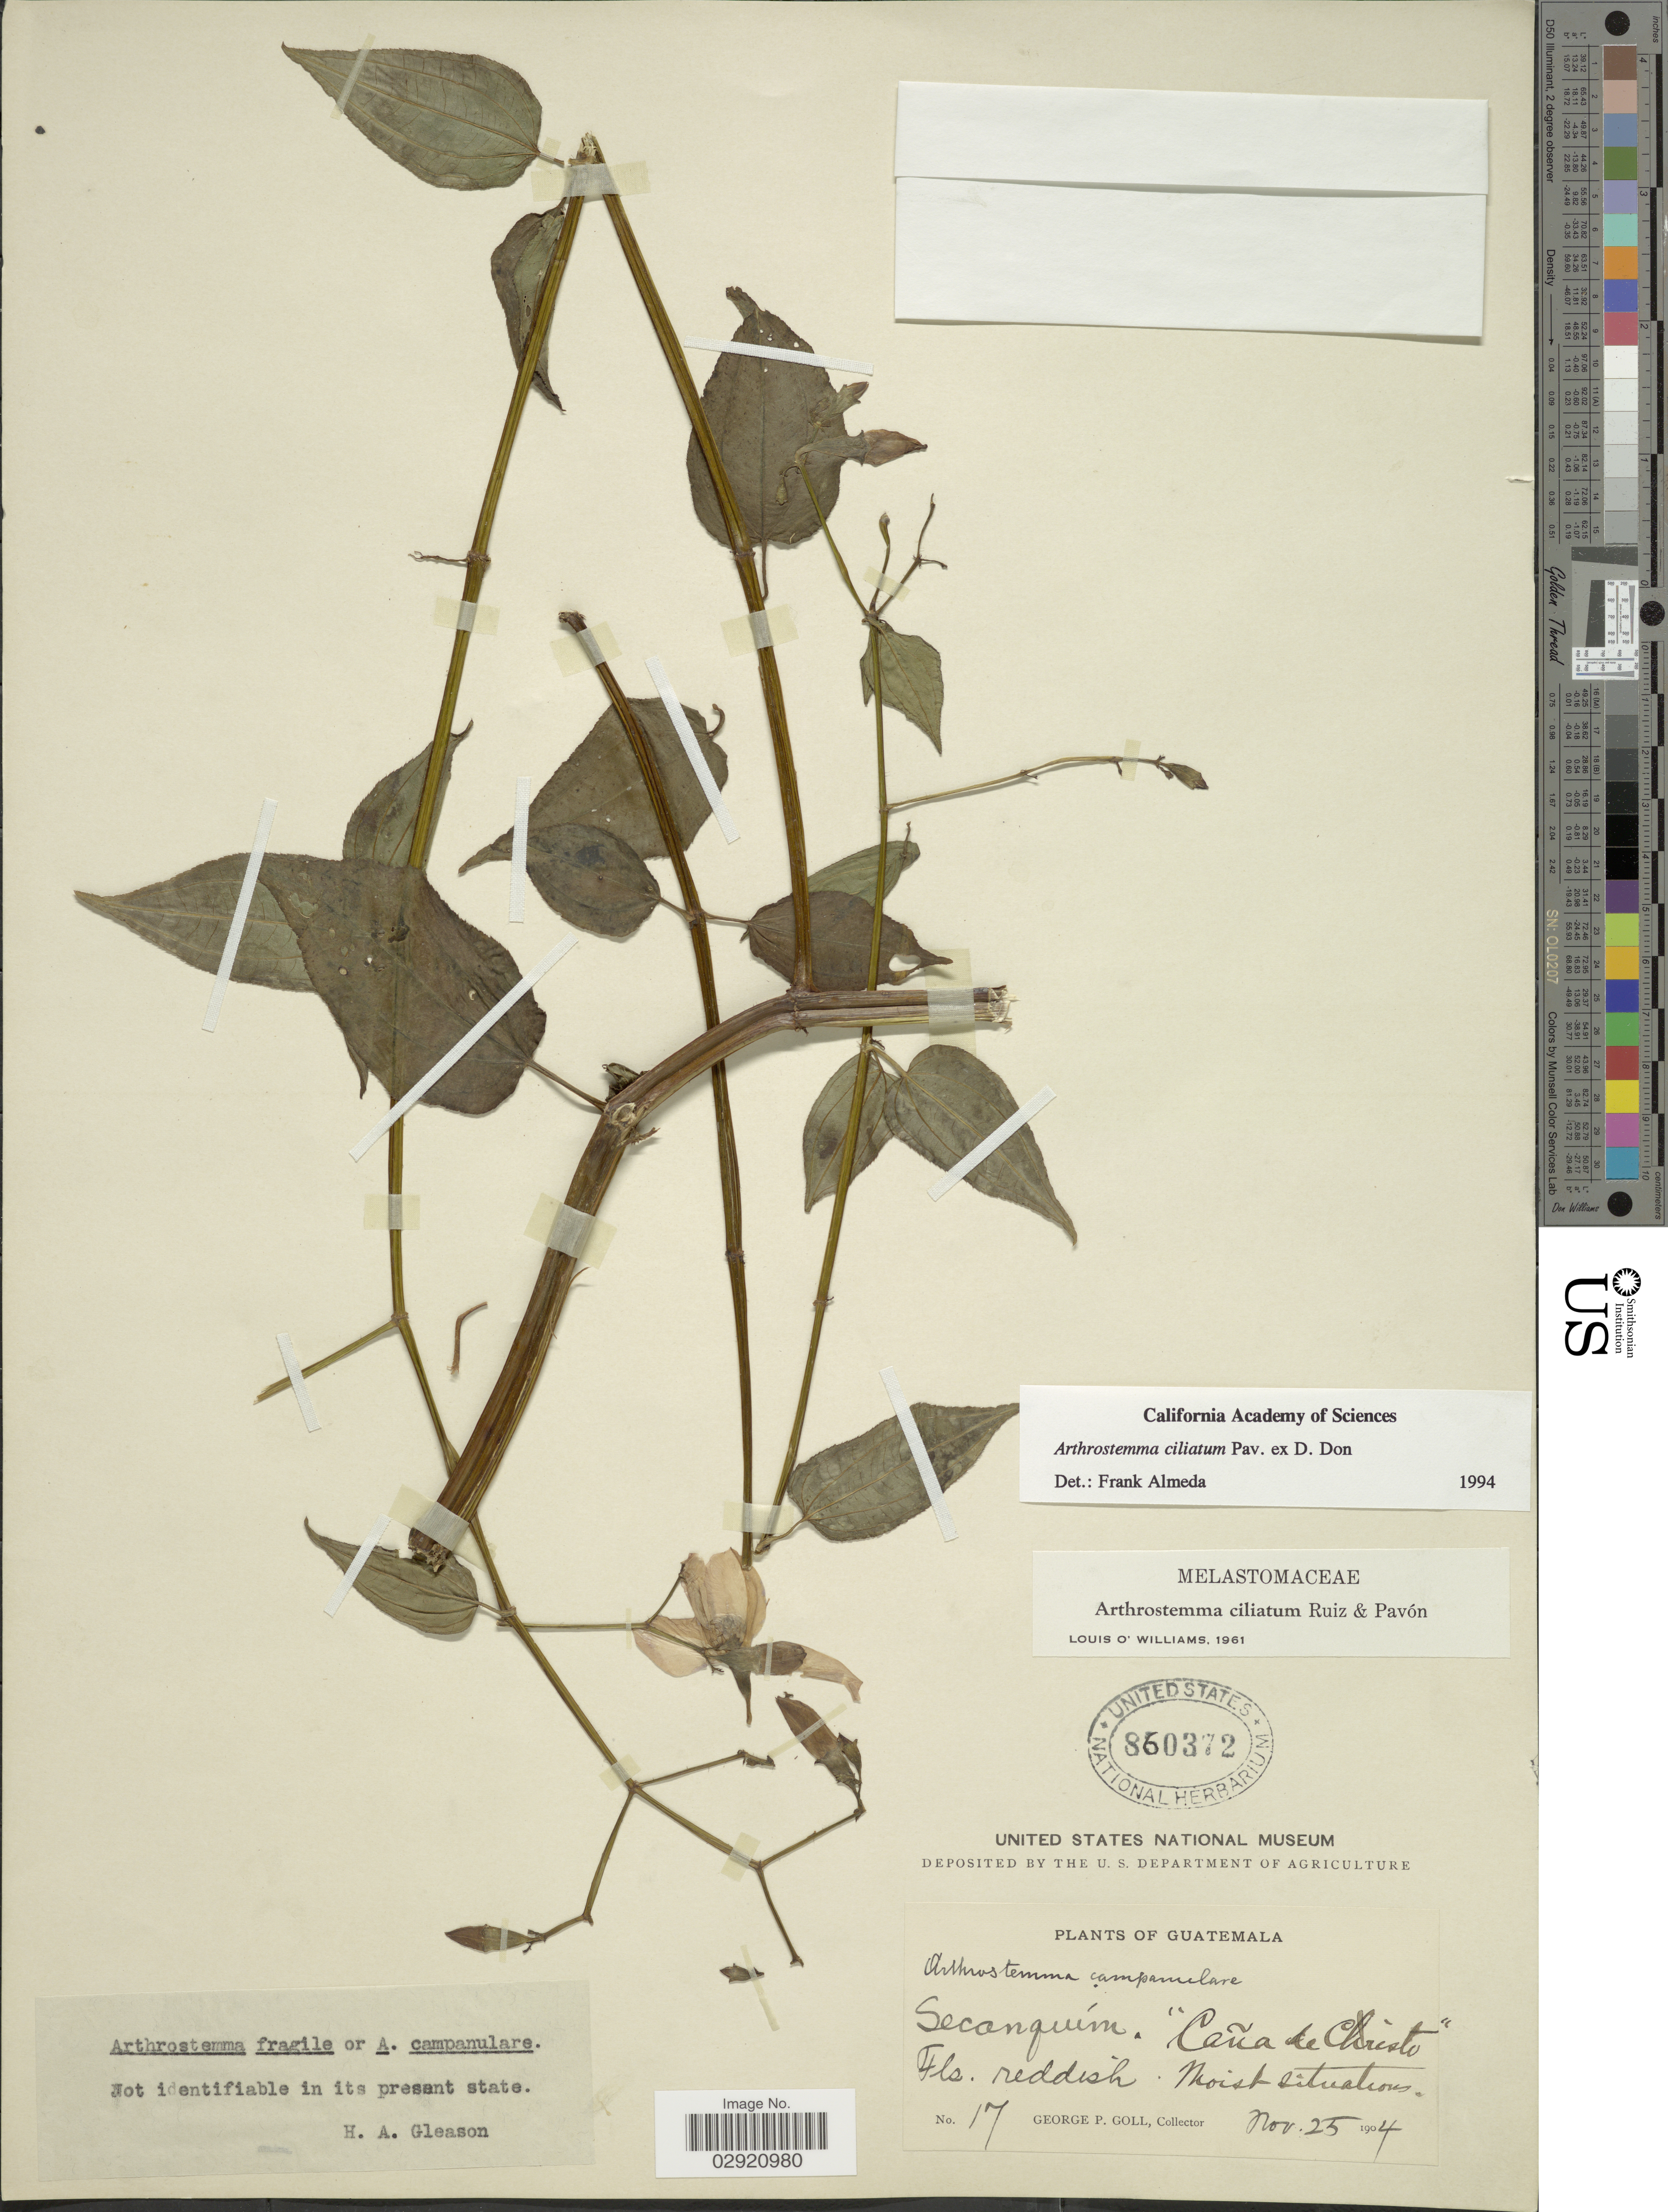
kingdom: Plantae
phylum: Tracheophyta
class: Magnoliopsida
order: Myrtales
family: Melastomataceae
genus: Arthrostemma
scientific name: Arthrostemma ciliatum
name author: Pav. ex D. Don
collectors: G. P. Goll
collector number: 17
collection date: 1904-11-25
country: Guatemala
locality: Secanquím. "Caña de Christo".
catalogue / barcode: US 860372